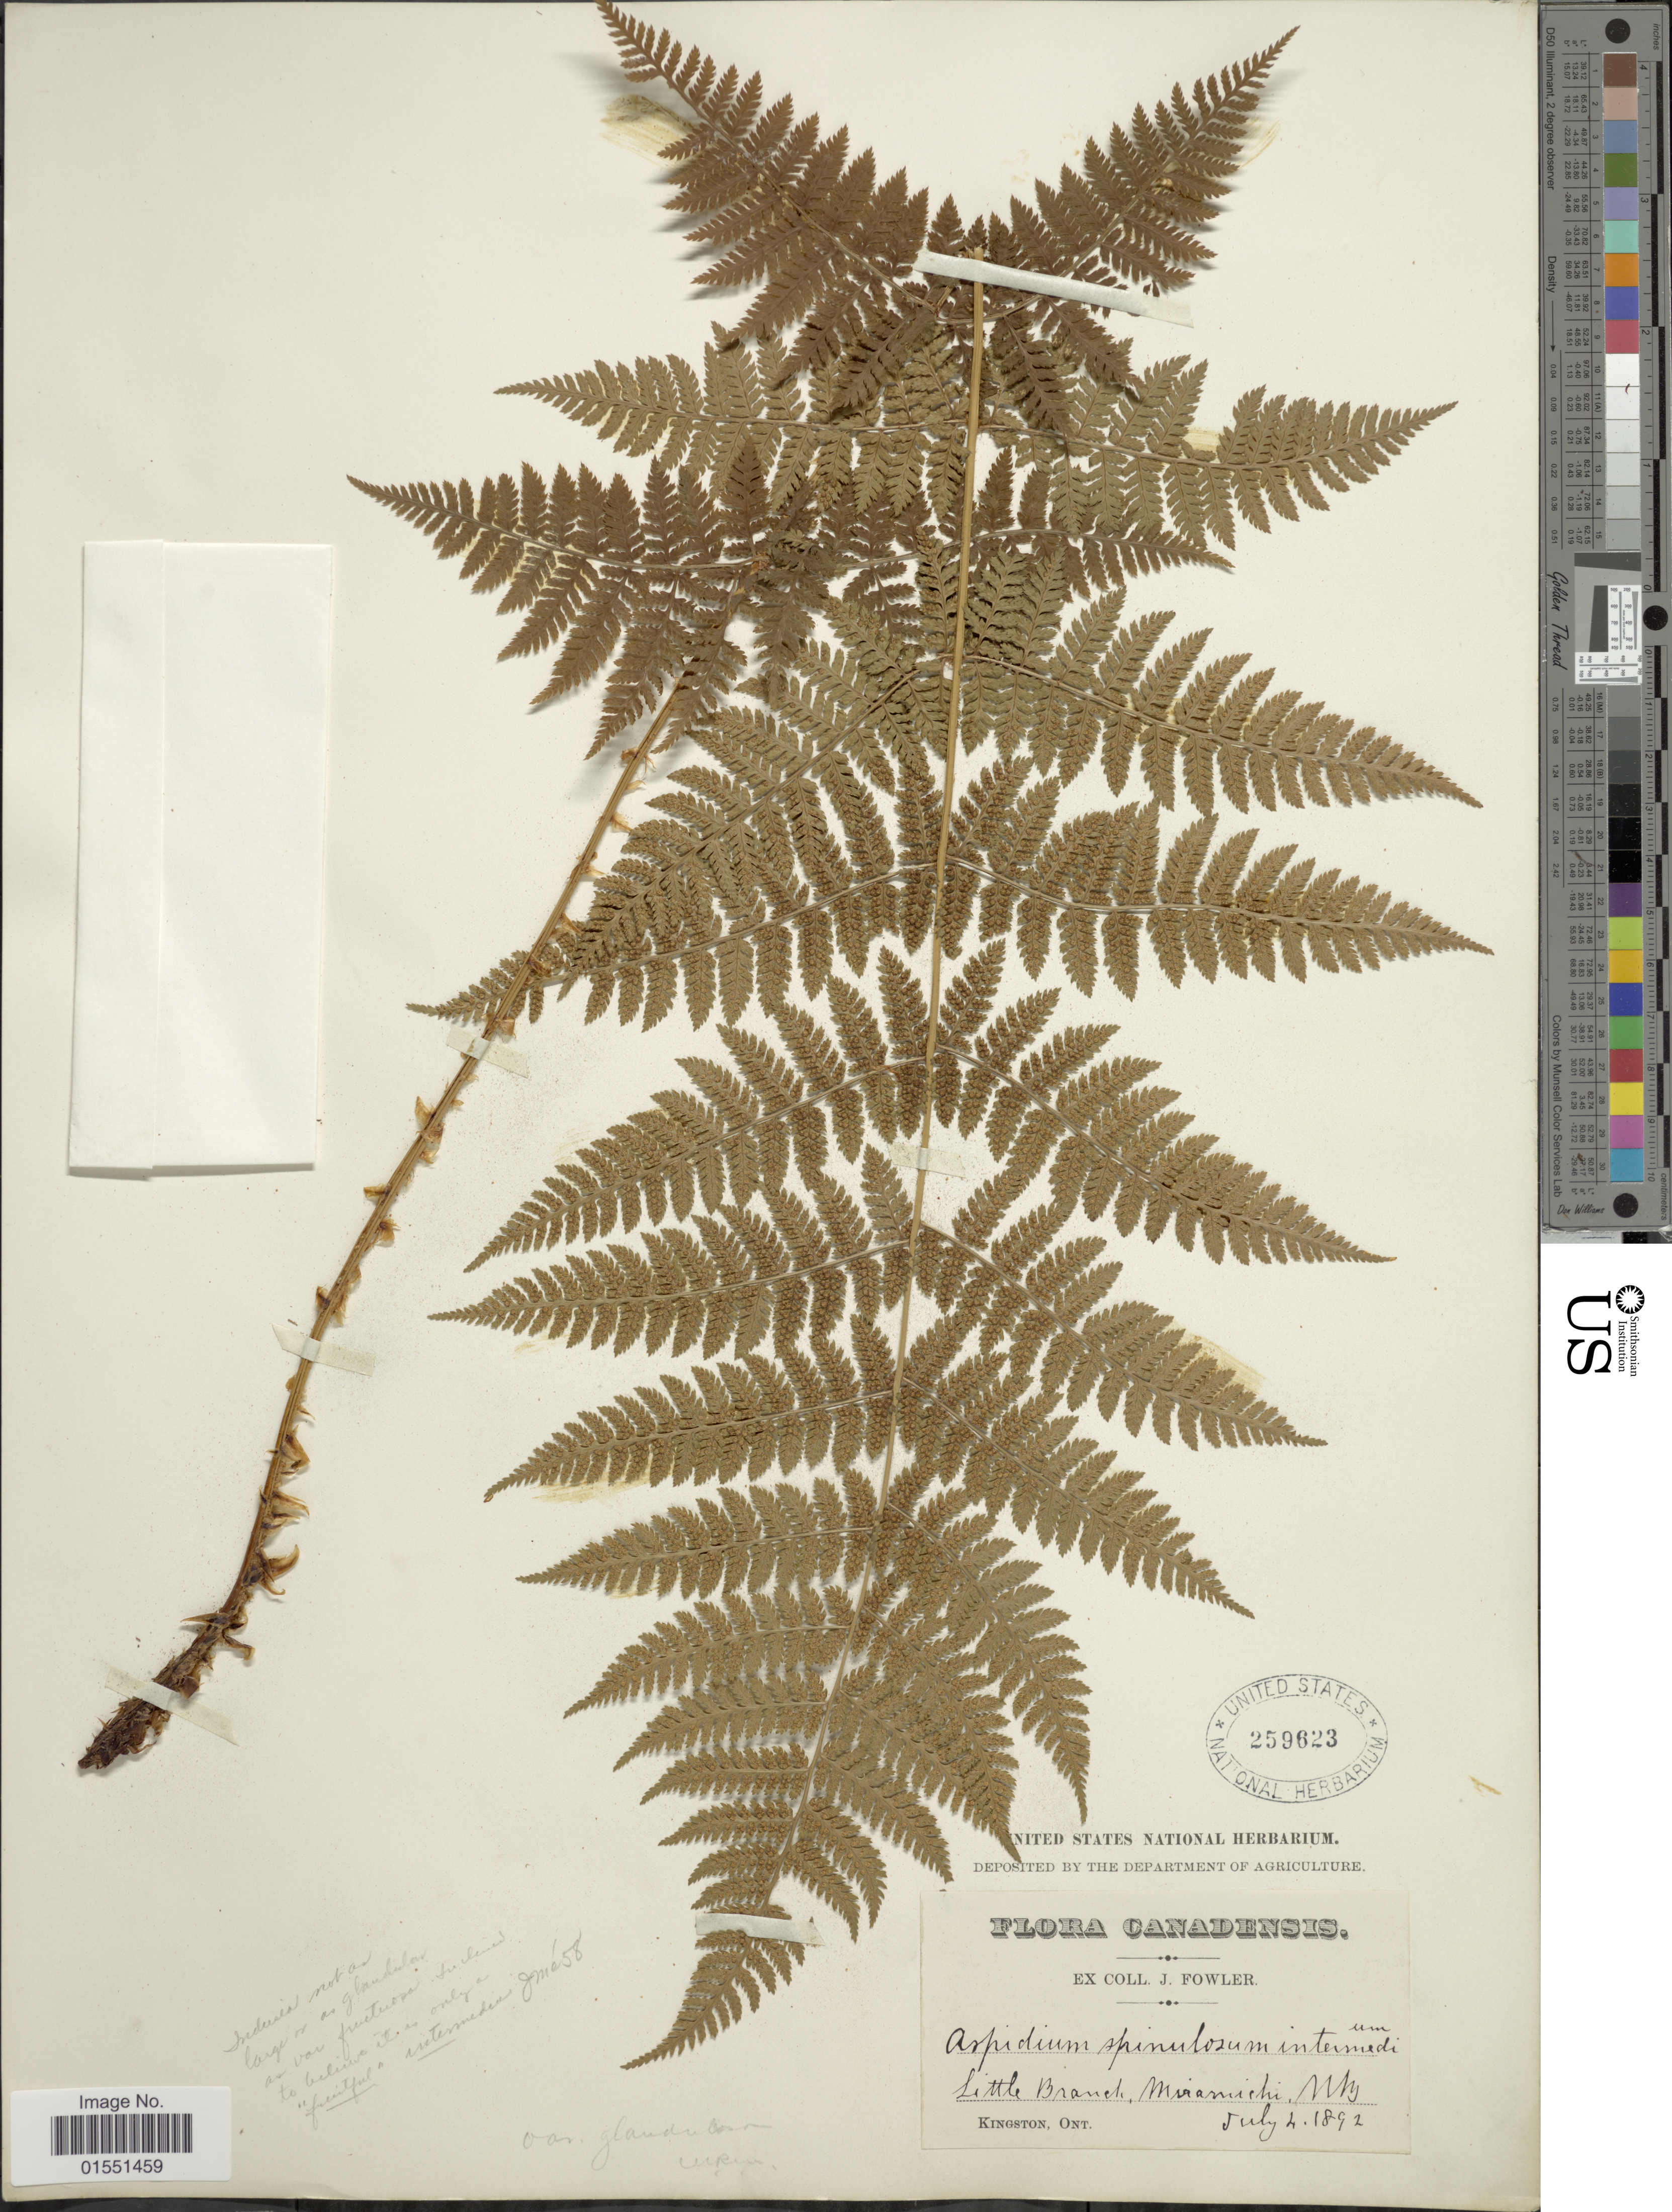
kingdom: Plantae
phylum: Tracheophyta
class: Polypodiopsida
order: Polypodiales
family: Dryopteridaceae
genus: Dryopteris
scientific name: Dryopteris intermedia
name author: (Muhl.) A. Gray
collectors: J. P. Fowler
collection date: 1892-07-04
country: Canada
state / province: New Brunswick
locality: Little Branch, Miramichi, NB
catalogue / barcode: US 259623